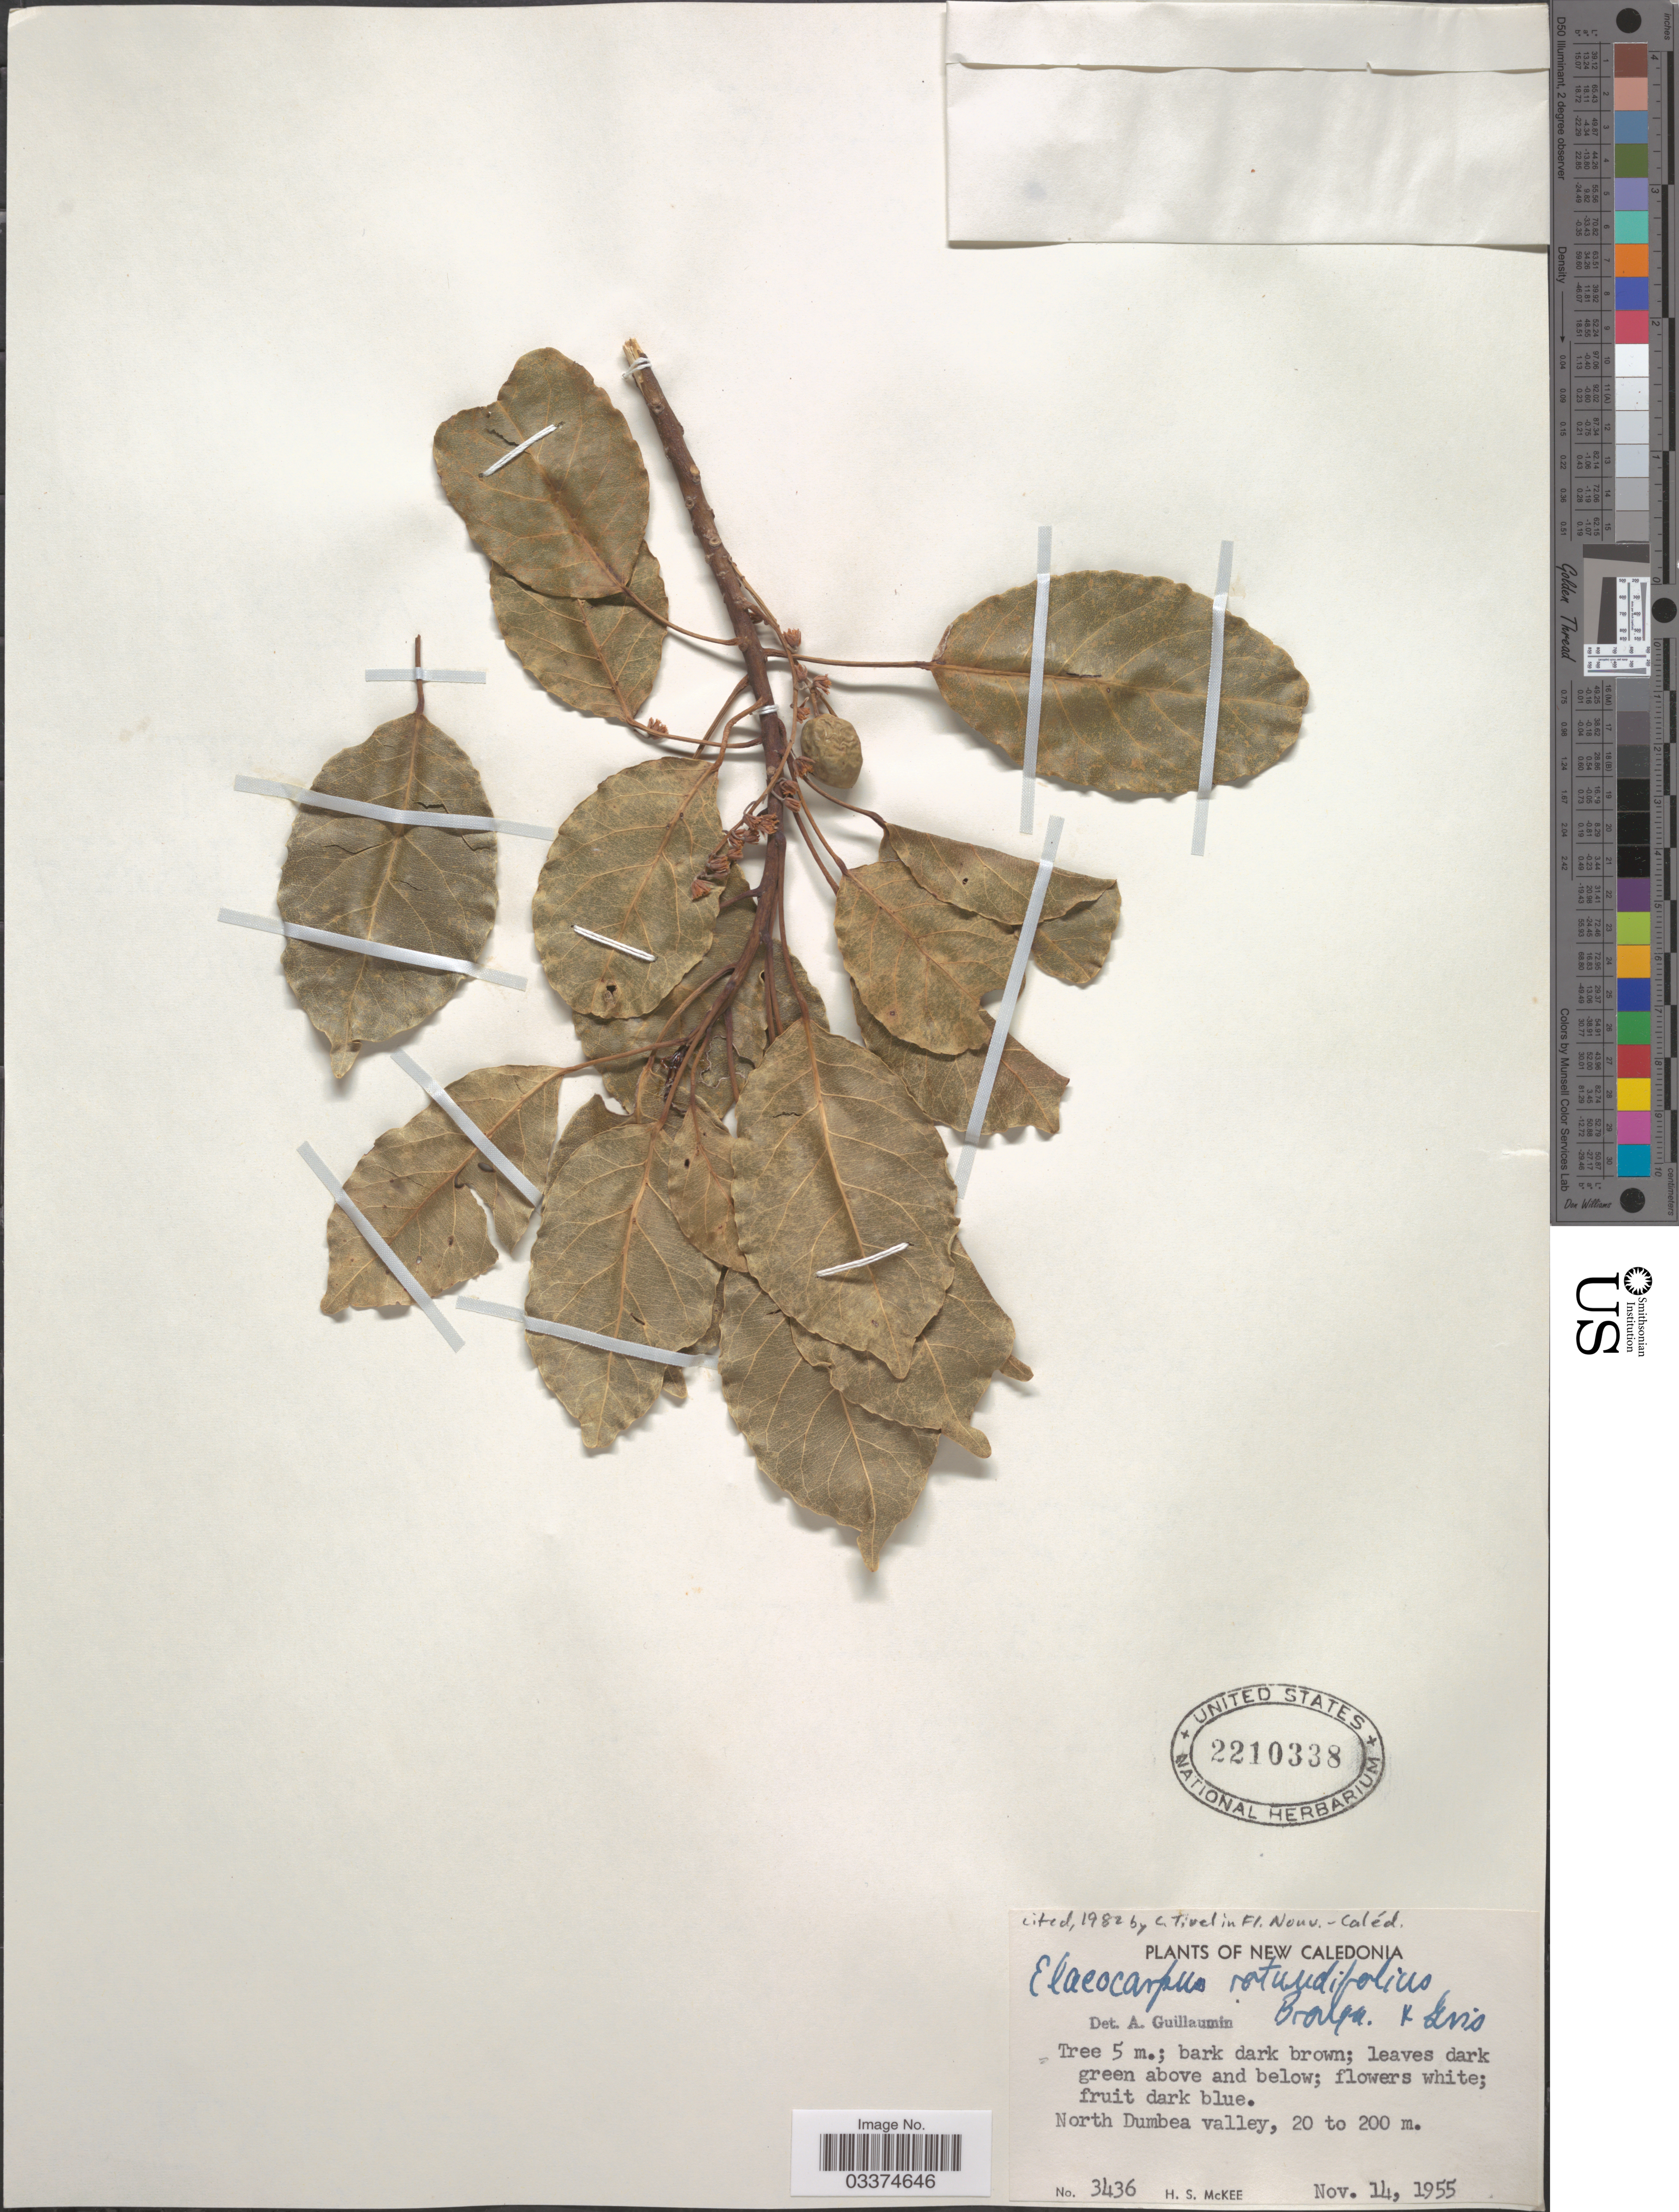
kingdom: Plantae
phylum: Tracheophyta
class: Magnoliopsida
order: Oxalidales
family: Elaeocarpaceae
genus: Elaeocarpus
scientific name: Elaeocarpus rotundifolius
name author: Brongn. & Gris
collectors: H. S. McKee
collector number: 3436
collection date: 1955-11-14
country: New Caledonia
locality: North Dumbea valley.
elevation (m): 20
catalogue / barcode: US 2210338